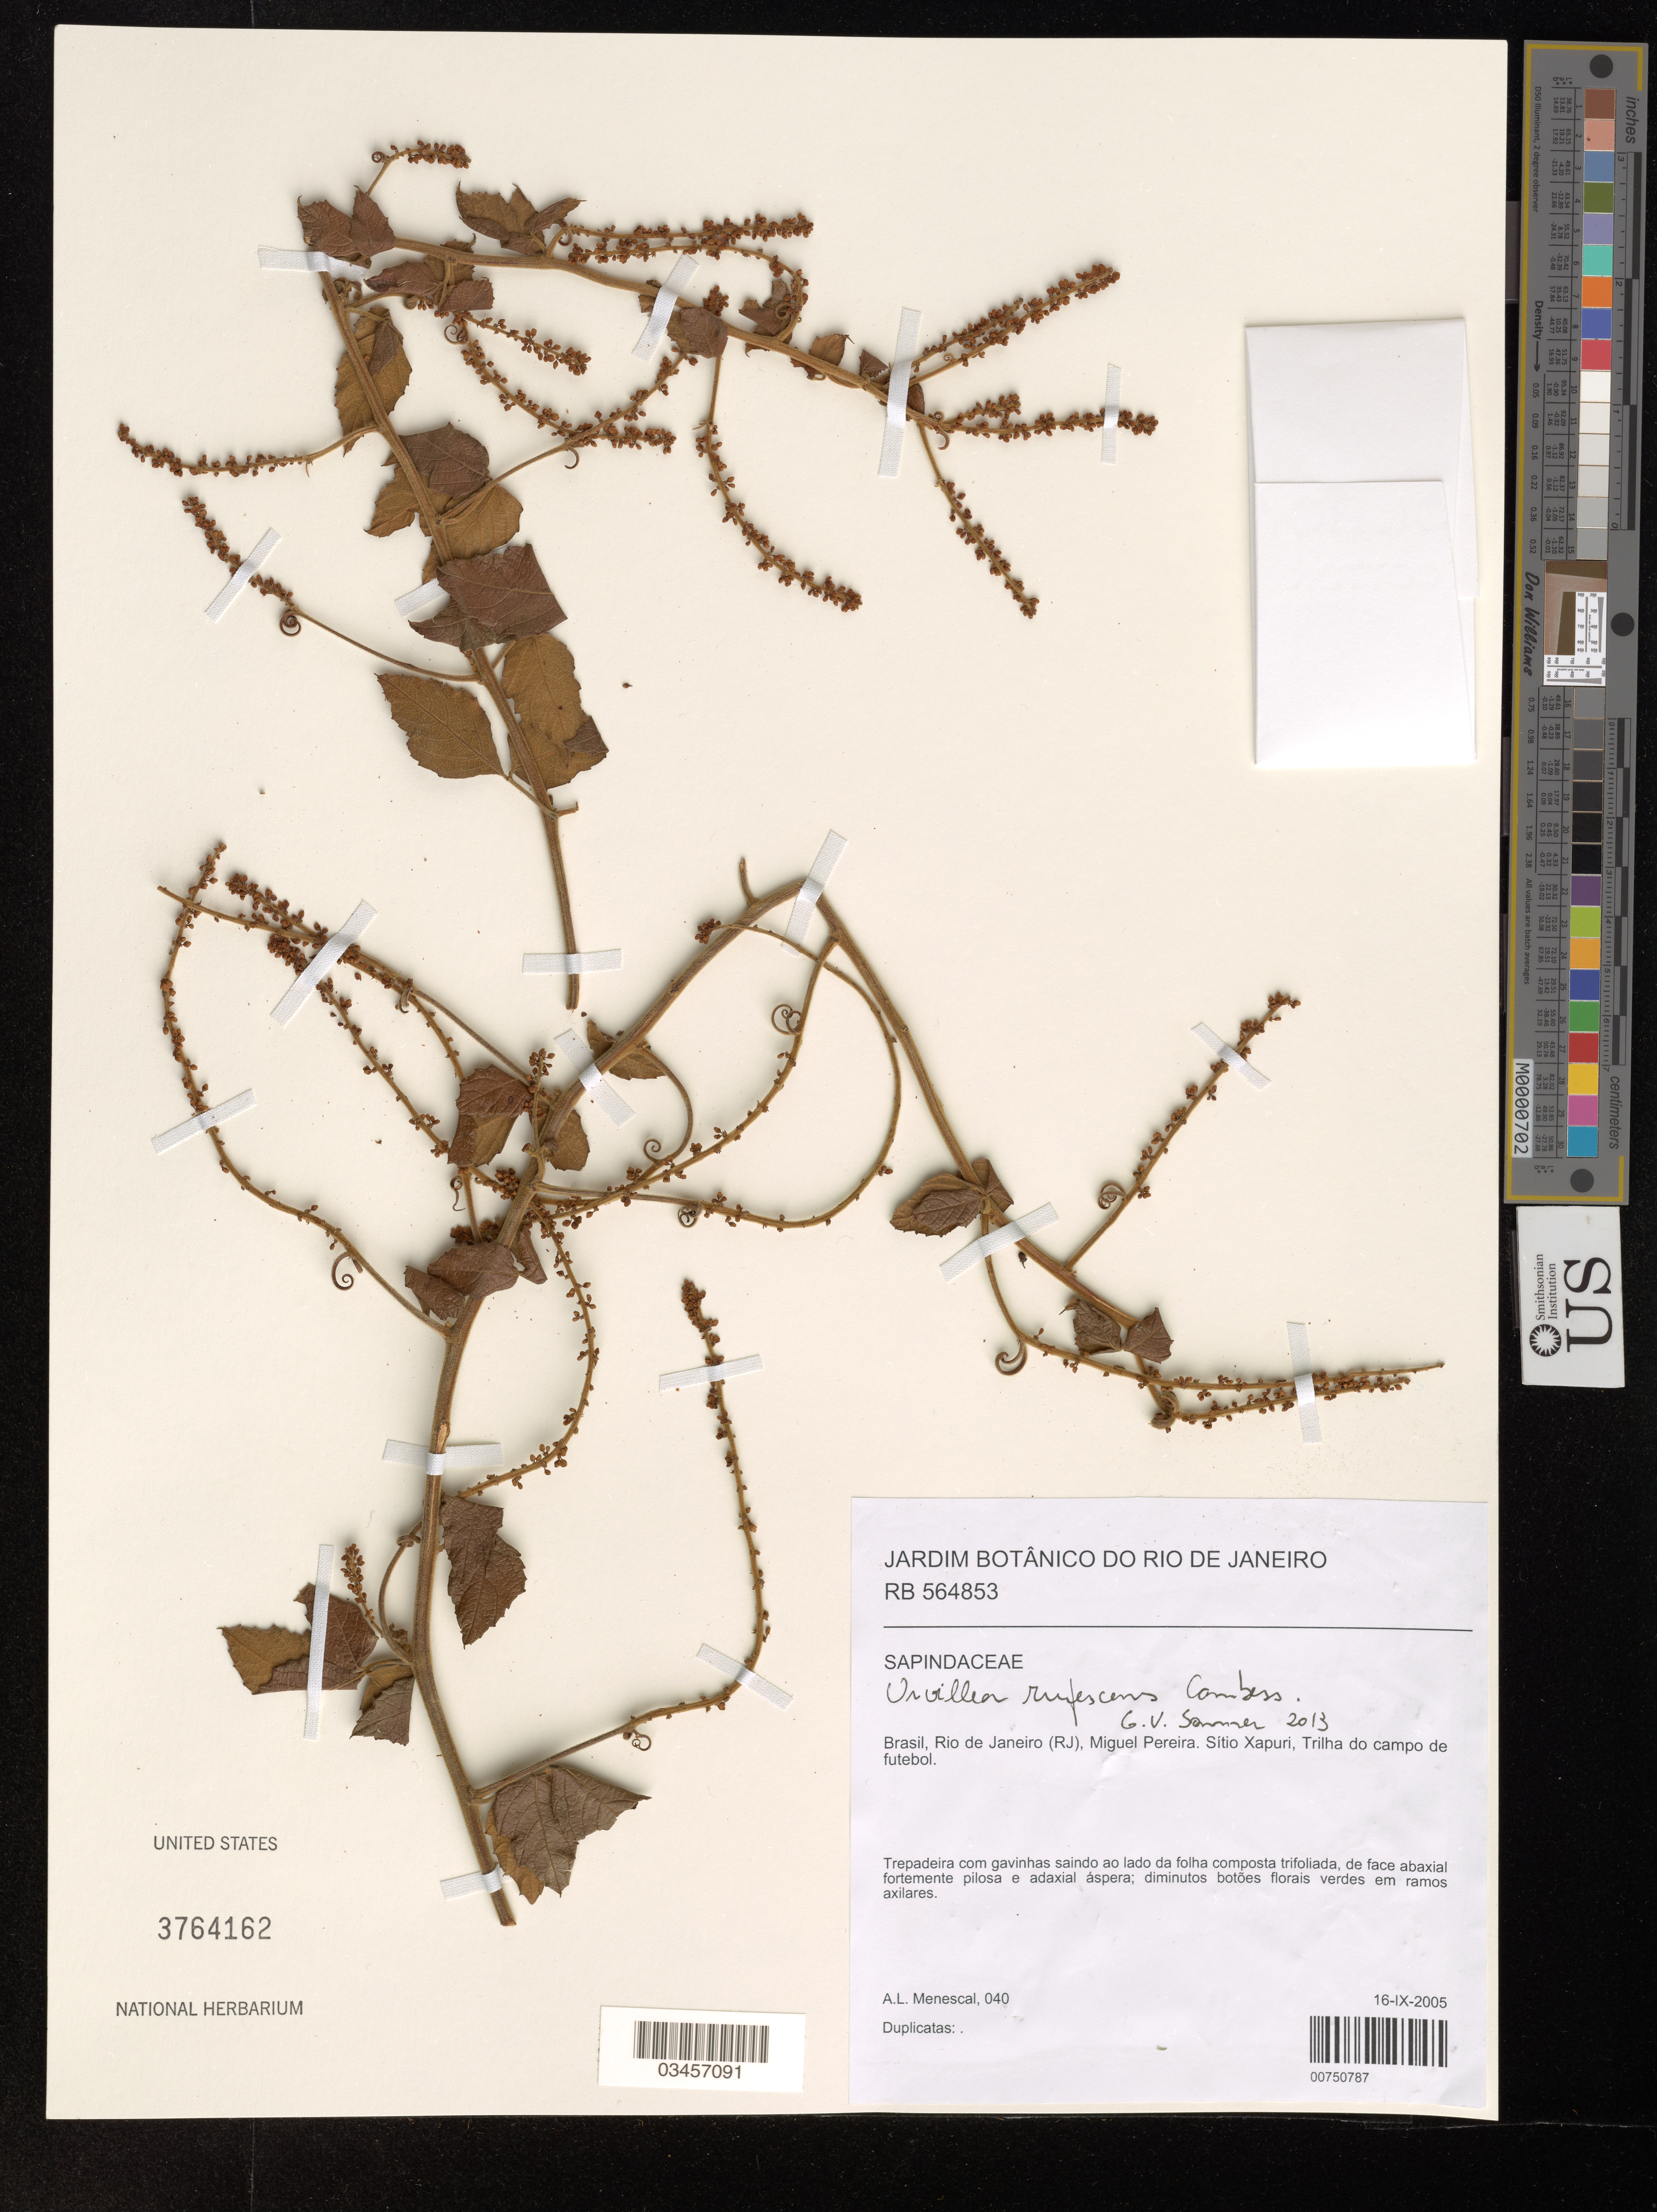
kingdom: Plantae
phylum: Tracheophyta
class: Magnoliopsida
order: Sapindales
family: Sapindaceae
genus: Urvillea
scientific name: Urvillea rufescens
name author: Cambess.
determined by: Somner, G. V.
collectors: A. Menescal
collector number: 040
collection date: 2005-09-16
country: Brazil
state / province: Rio de Janeiro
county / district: Miguel Pereira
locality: Sítio Xapuri, Trilha do campo de futebol.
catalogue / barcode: US 3764162